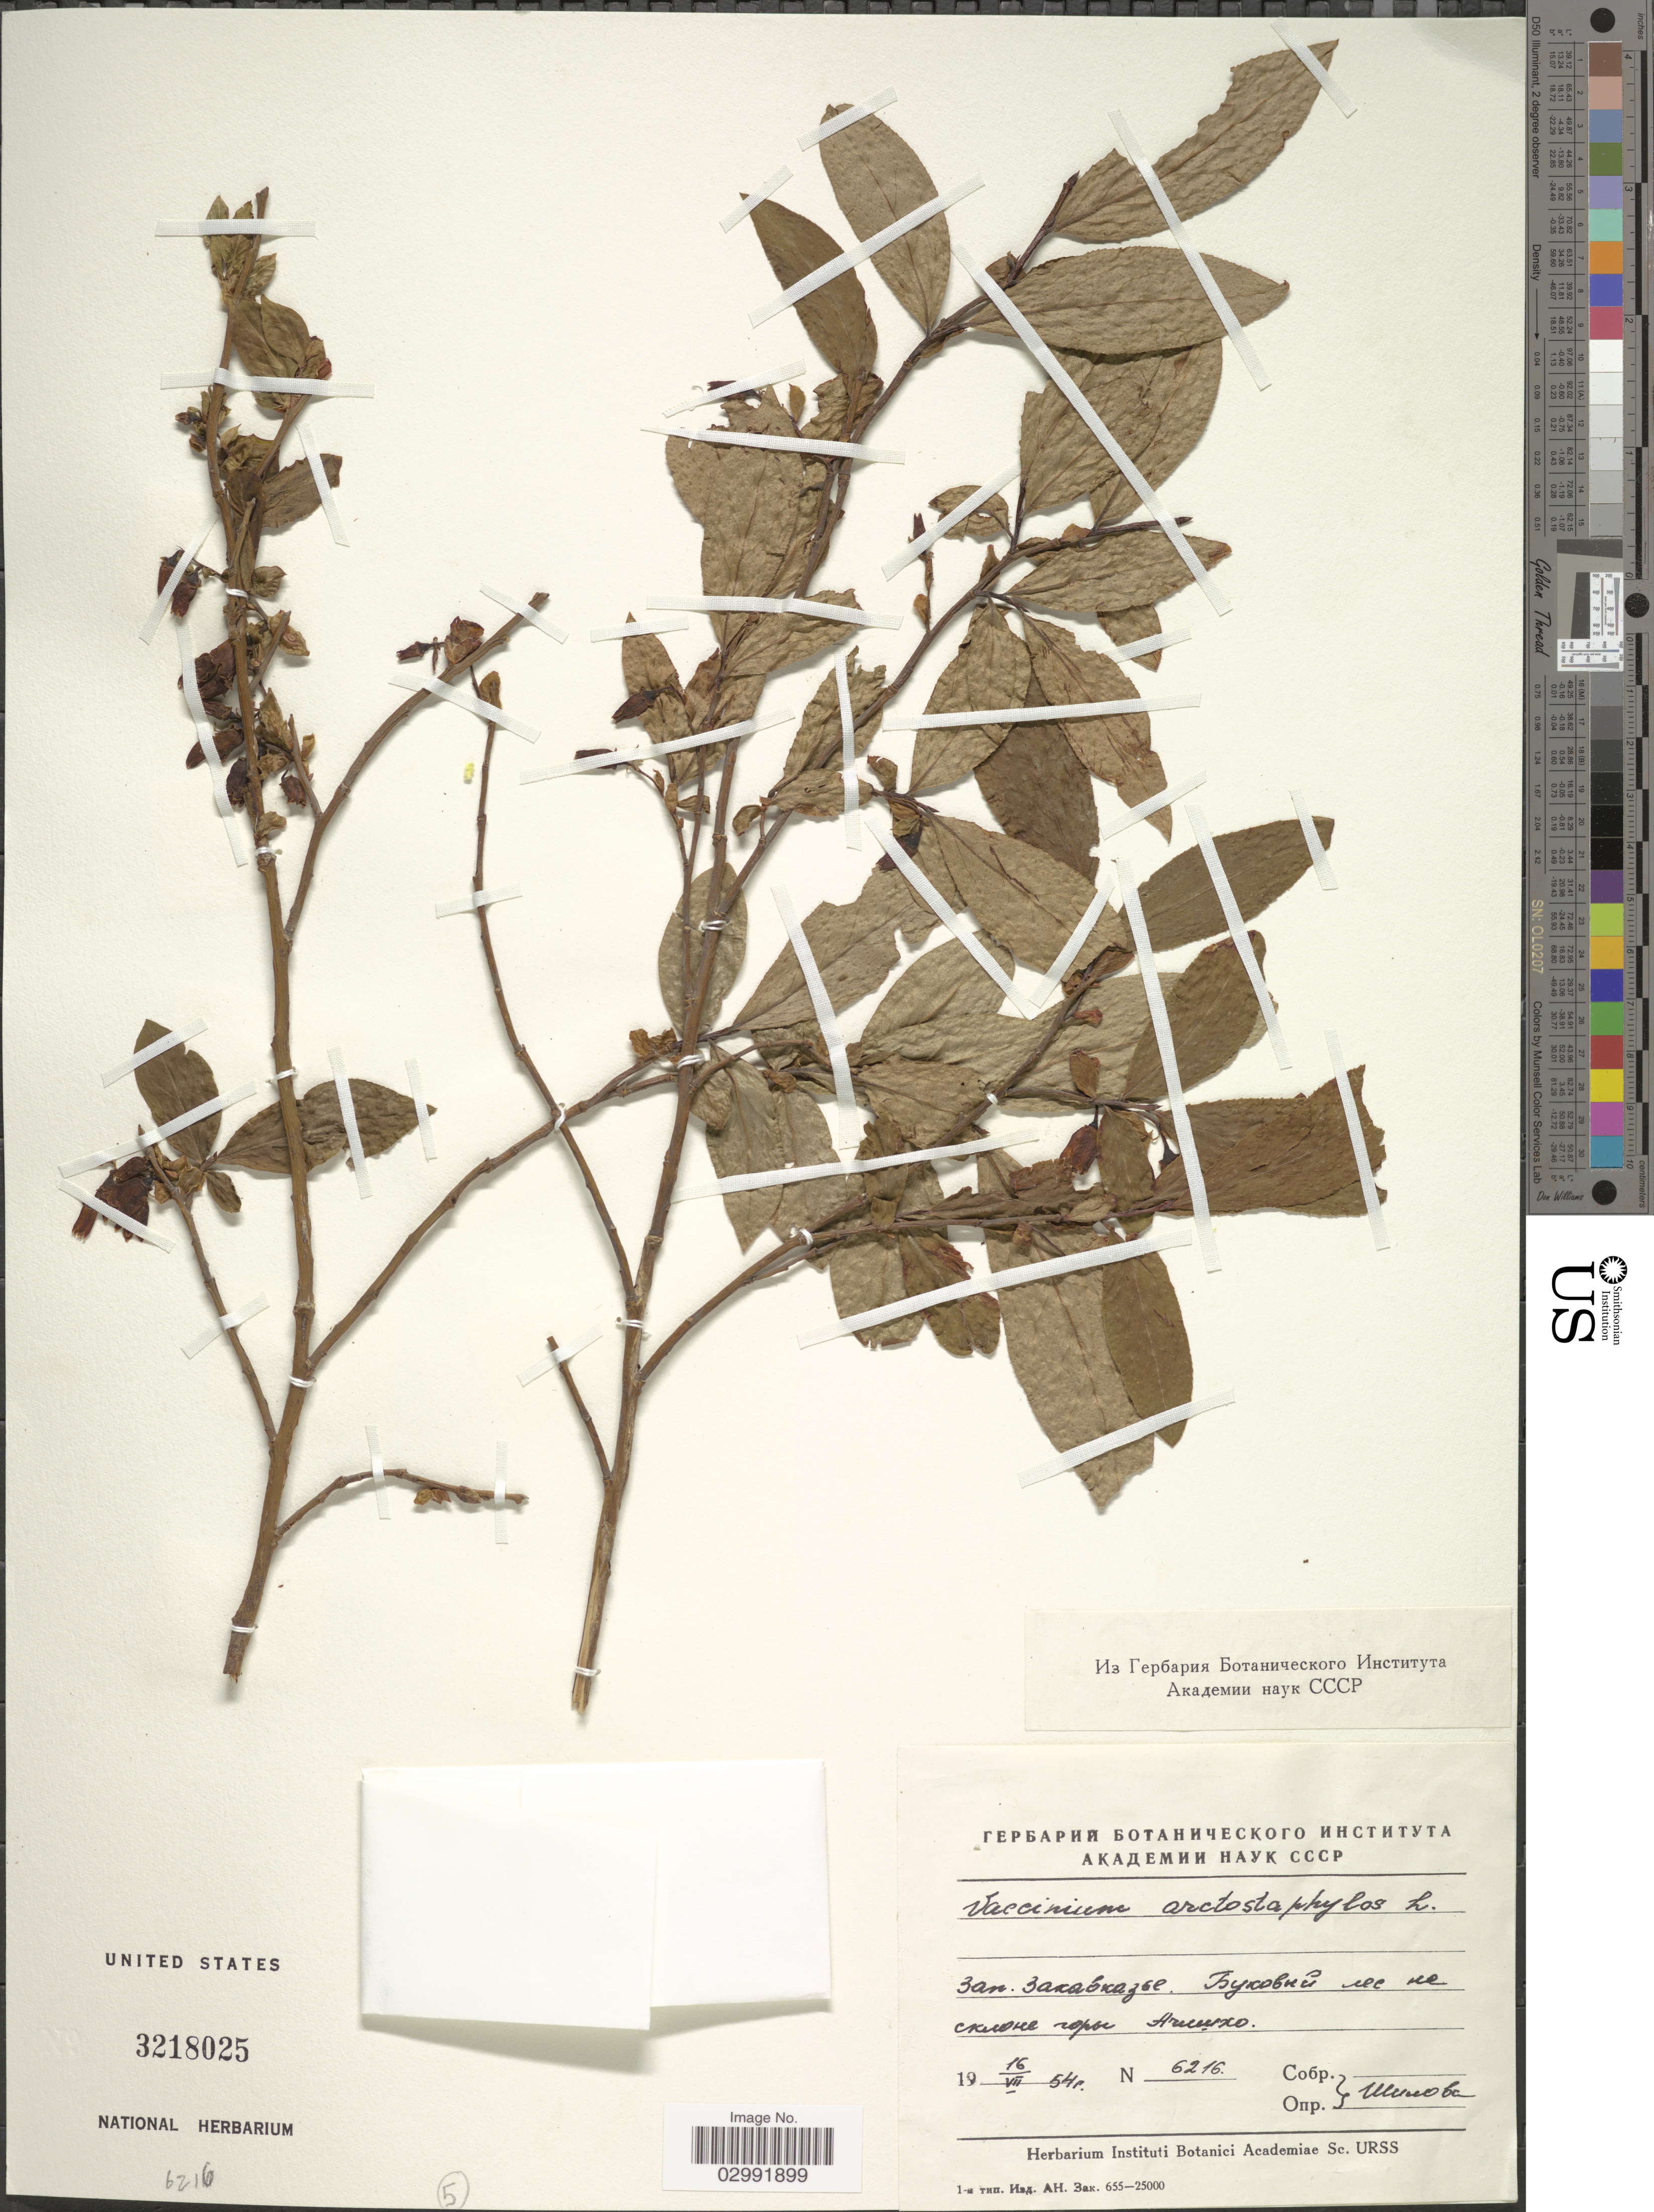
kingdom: Plantae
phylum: Tracheophyta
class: Magnoliopsida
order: Ericales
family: Ericaceae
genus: Vaccinium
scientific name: Vaccinium arctostaphylos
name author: L.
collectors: Shilova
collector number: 6216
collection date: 1954-07-16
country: Russian Federation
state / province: Krasnodar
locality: Achishko Mountain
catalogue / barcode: US 3218025